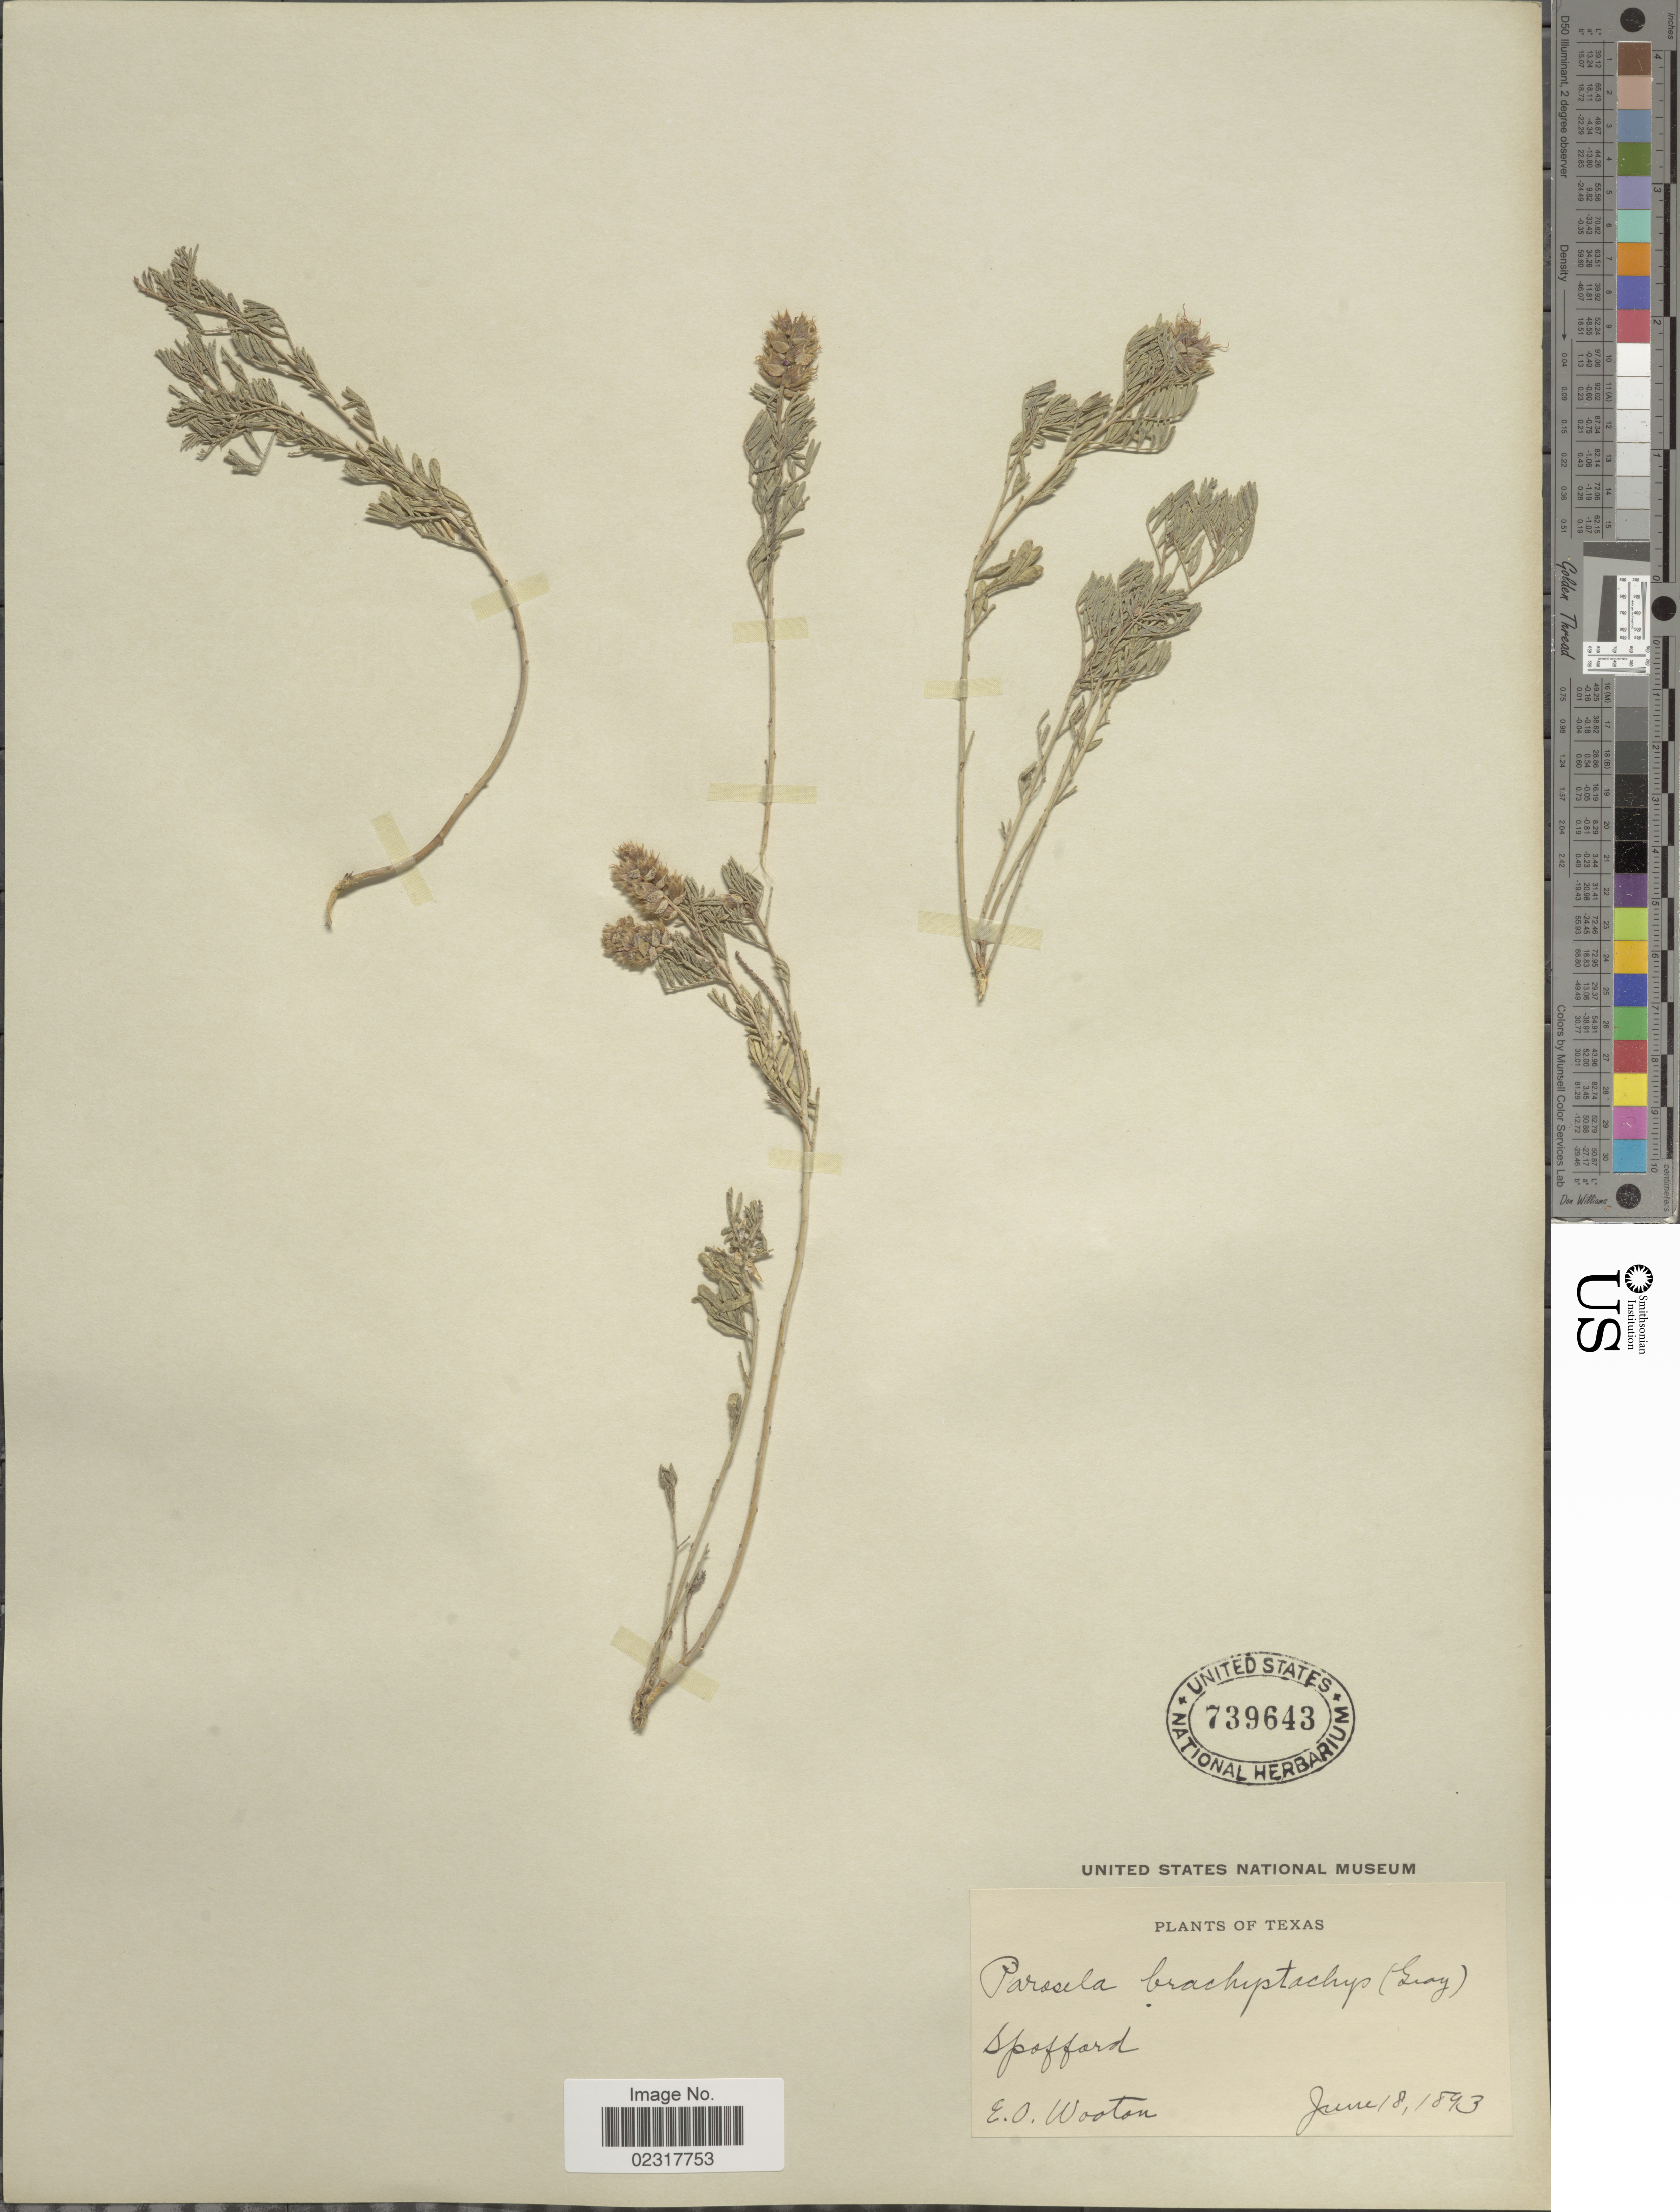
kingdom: Plantae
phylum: Tracheophyta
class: Magnoliopsida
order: Fabales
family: Fabaceae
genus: Dalea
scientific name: Dalea lasiathera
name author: A. Gray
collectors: E. O. Wooton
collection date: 1893-06-18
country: United States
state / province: Texas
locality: Spoffard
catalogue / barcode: US 739643